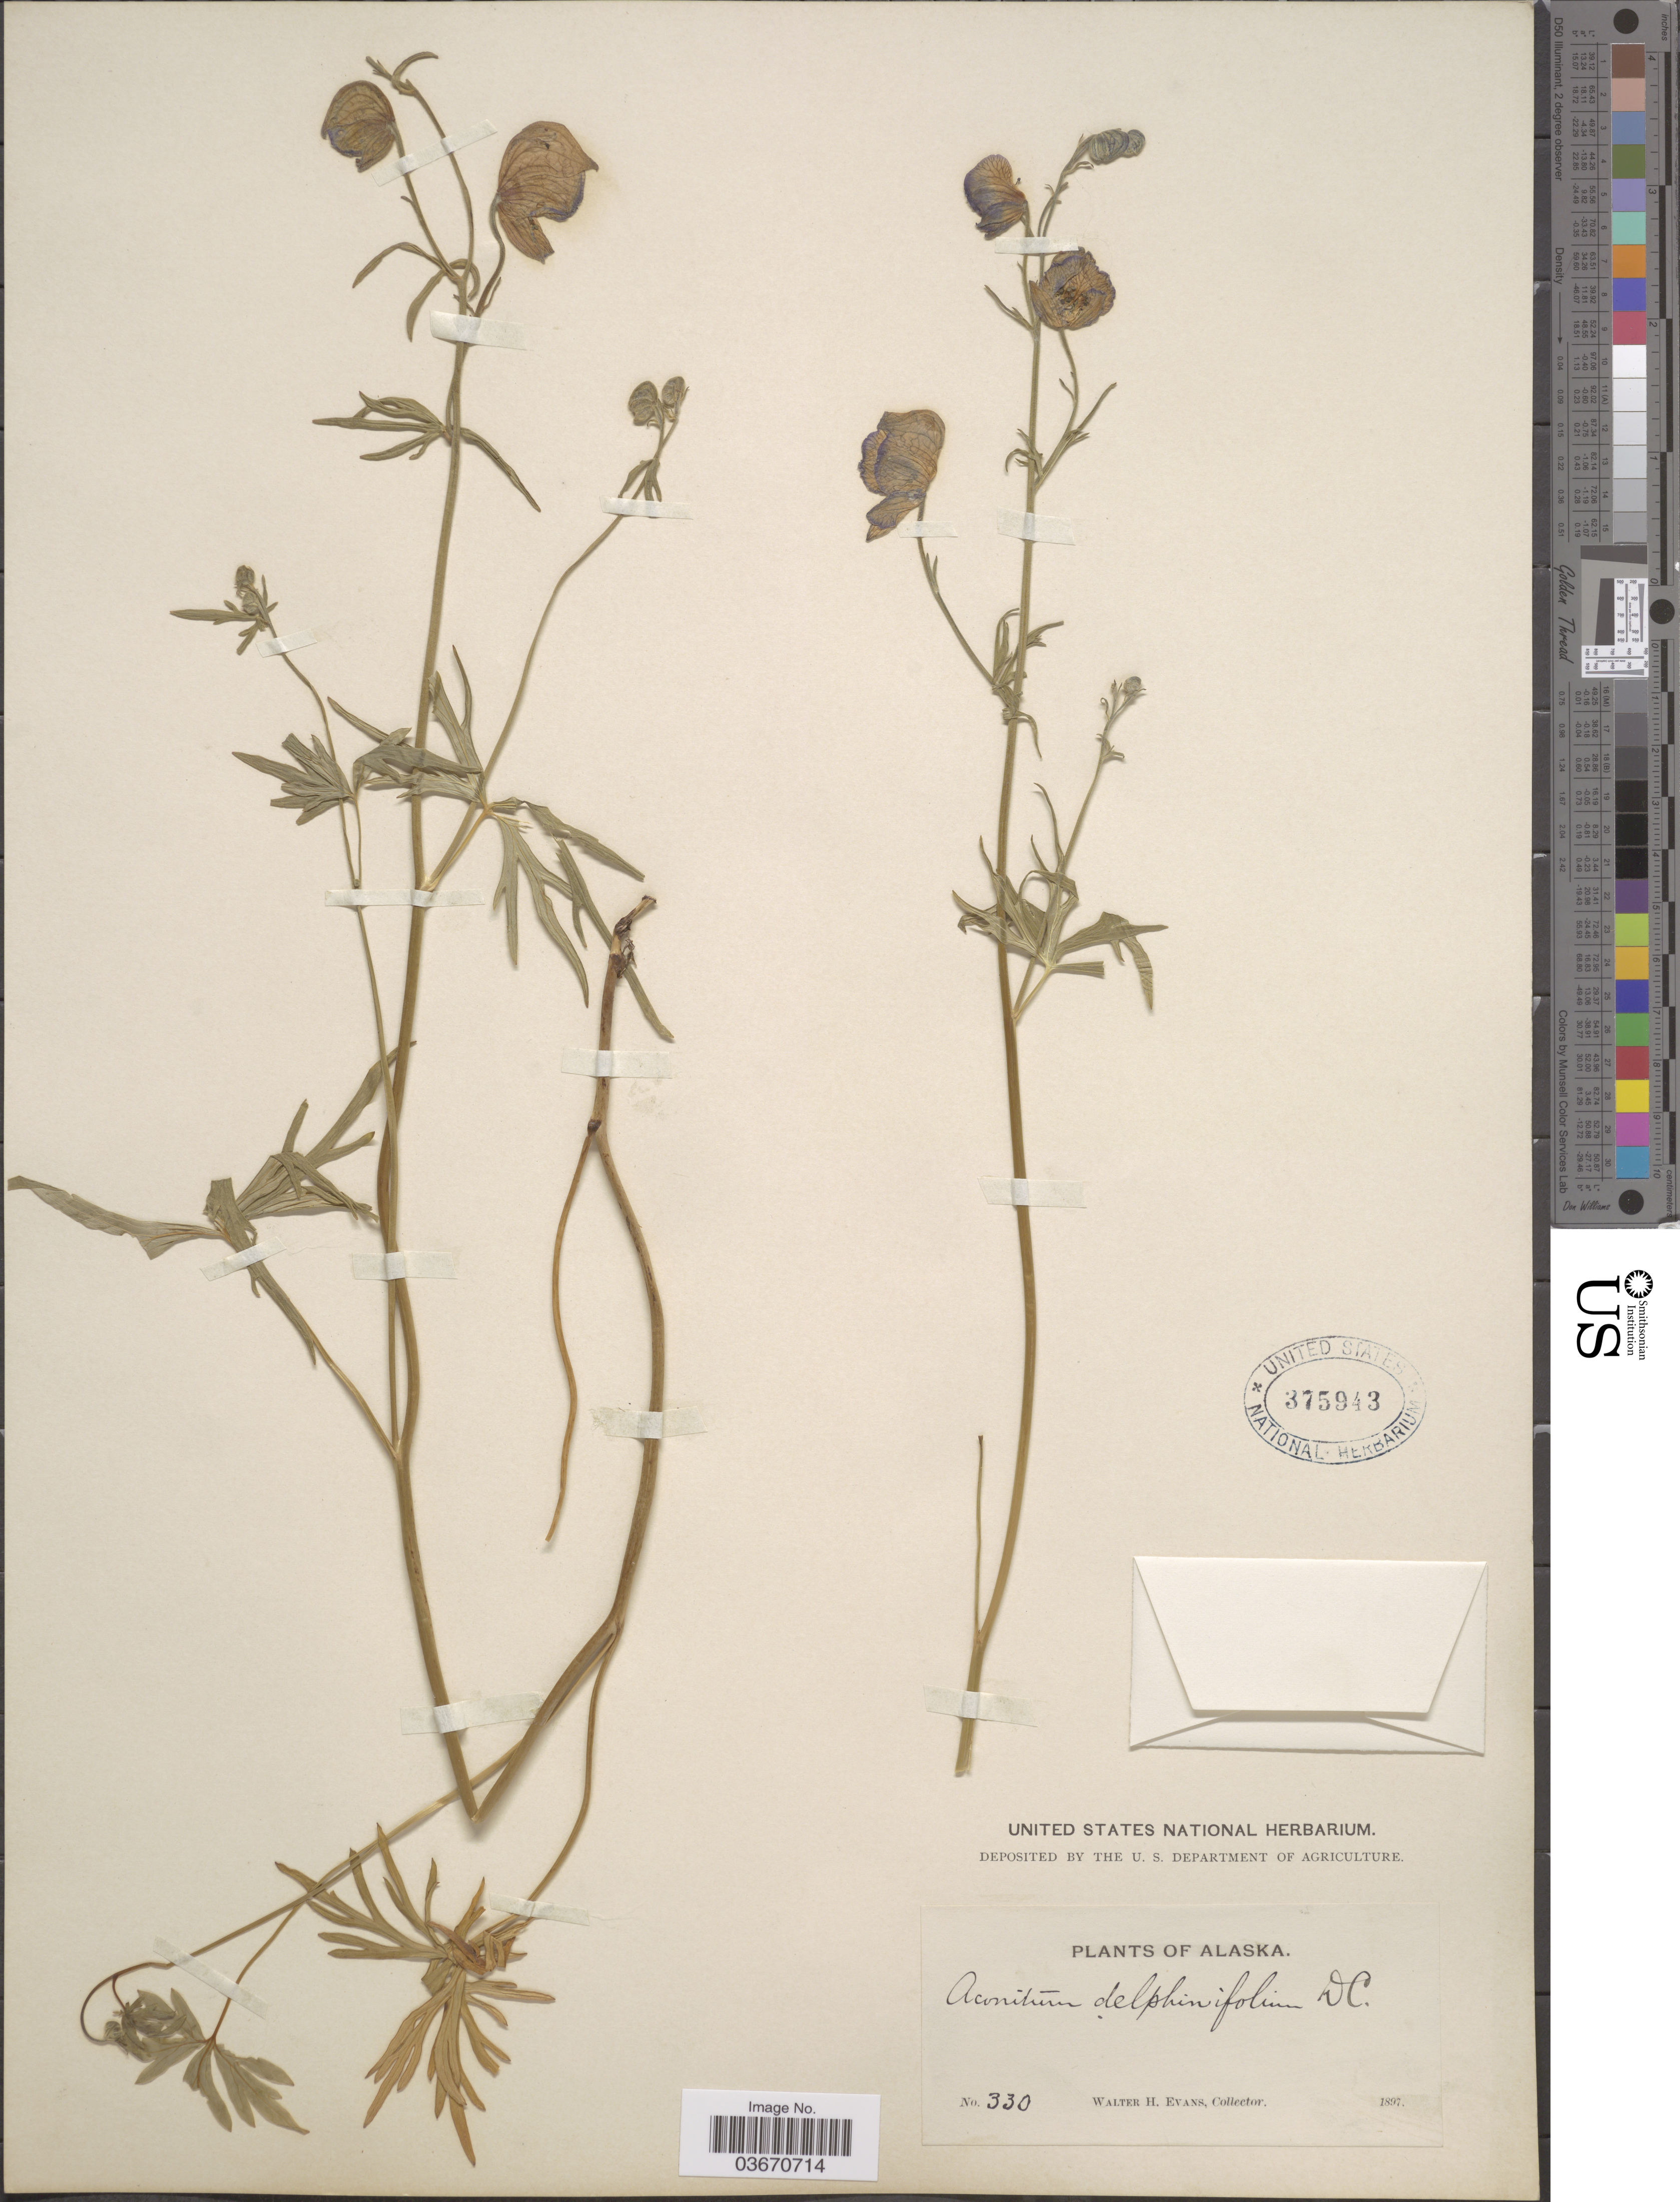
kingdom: Plantae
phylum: Tracheophyta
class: Magnoliopsida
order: Ranunculales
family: Ranunculaceae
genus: Aconitum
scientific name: Aconitum delphinifolium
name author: DC.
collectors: W. H. Evans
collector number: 330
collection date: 1897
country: United States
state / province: Alaska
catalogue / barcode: US 375943